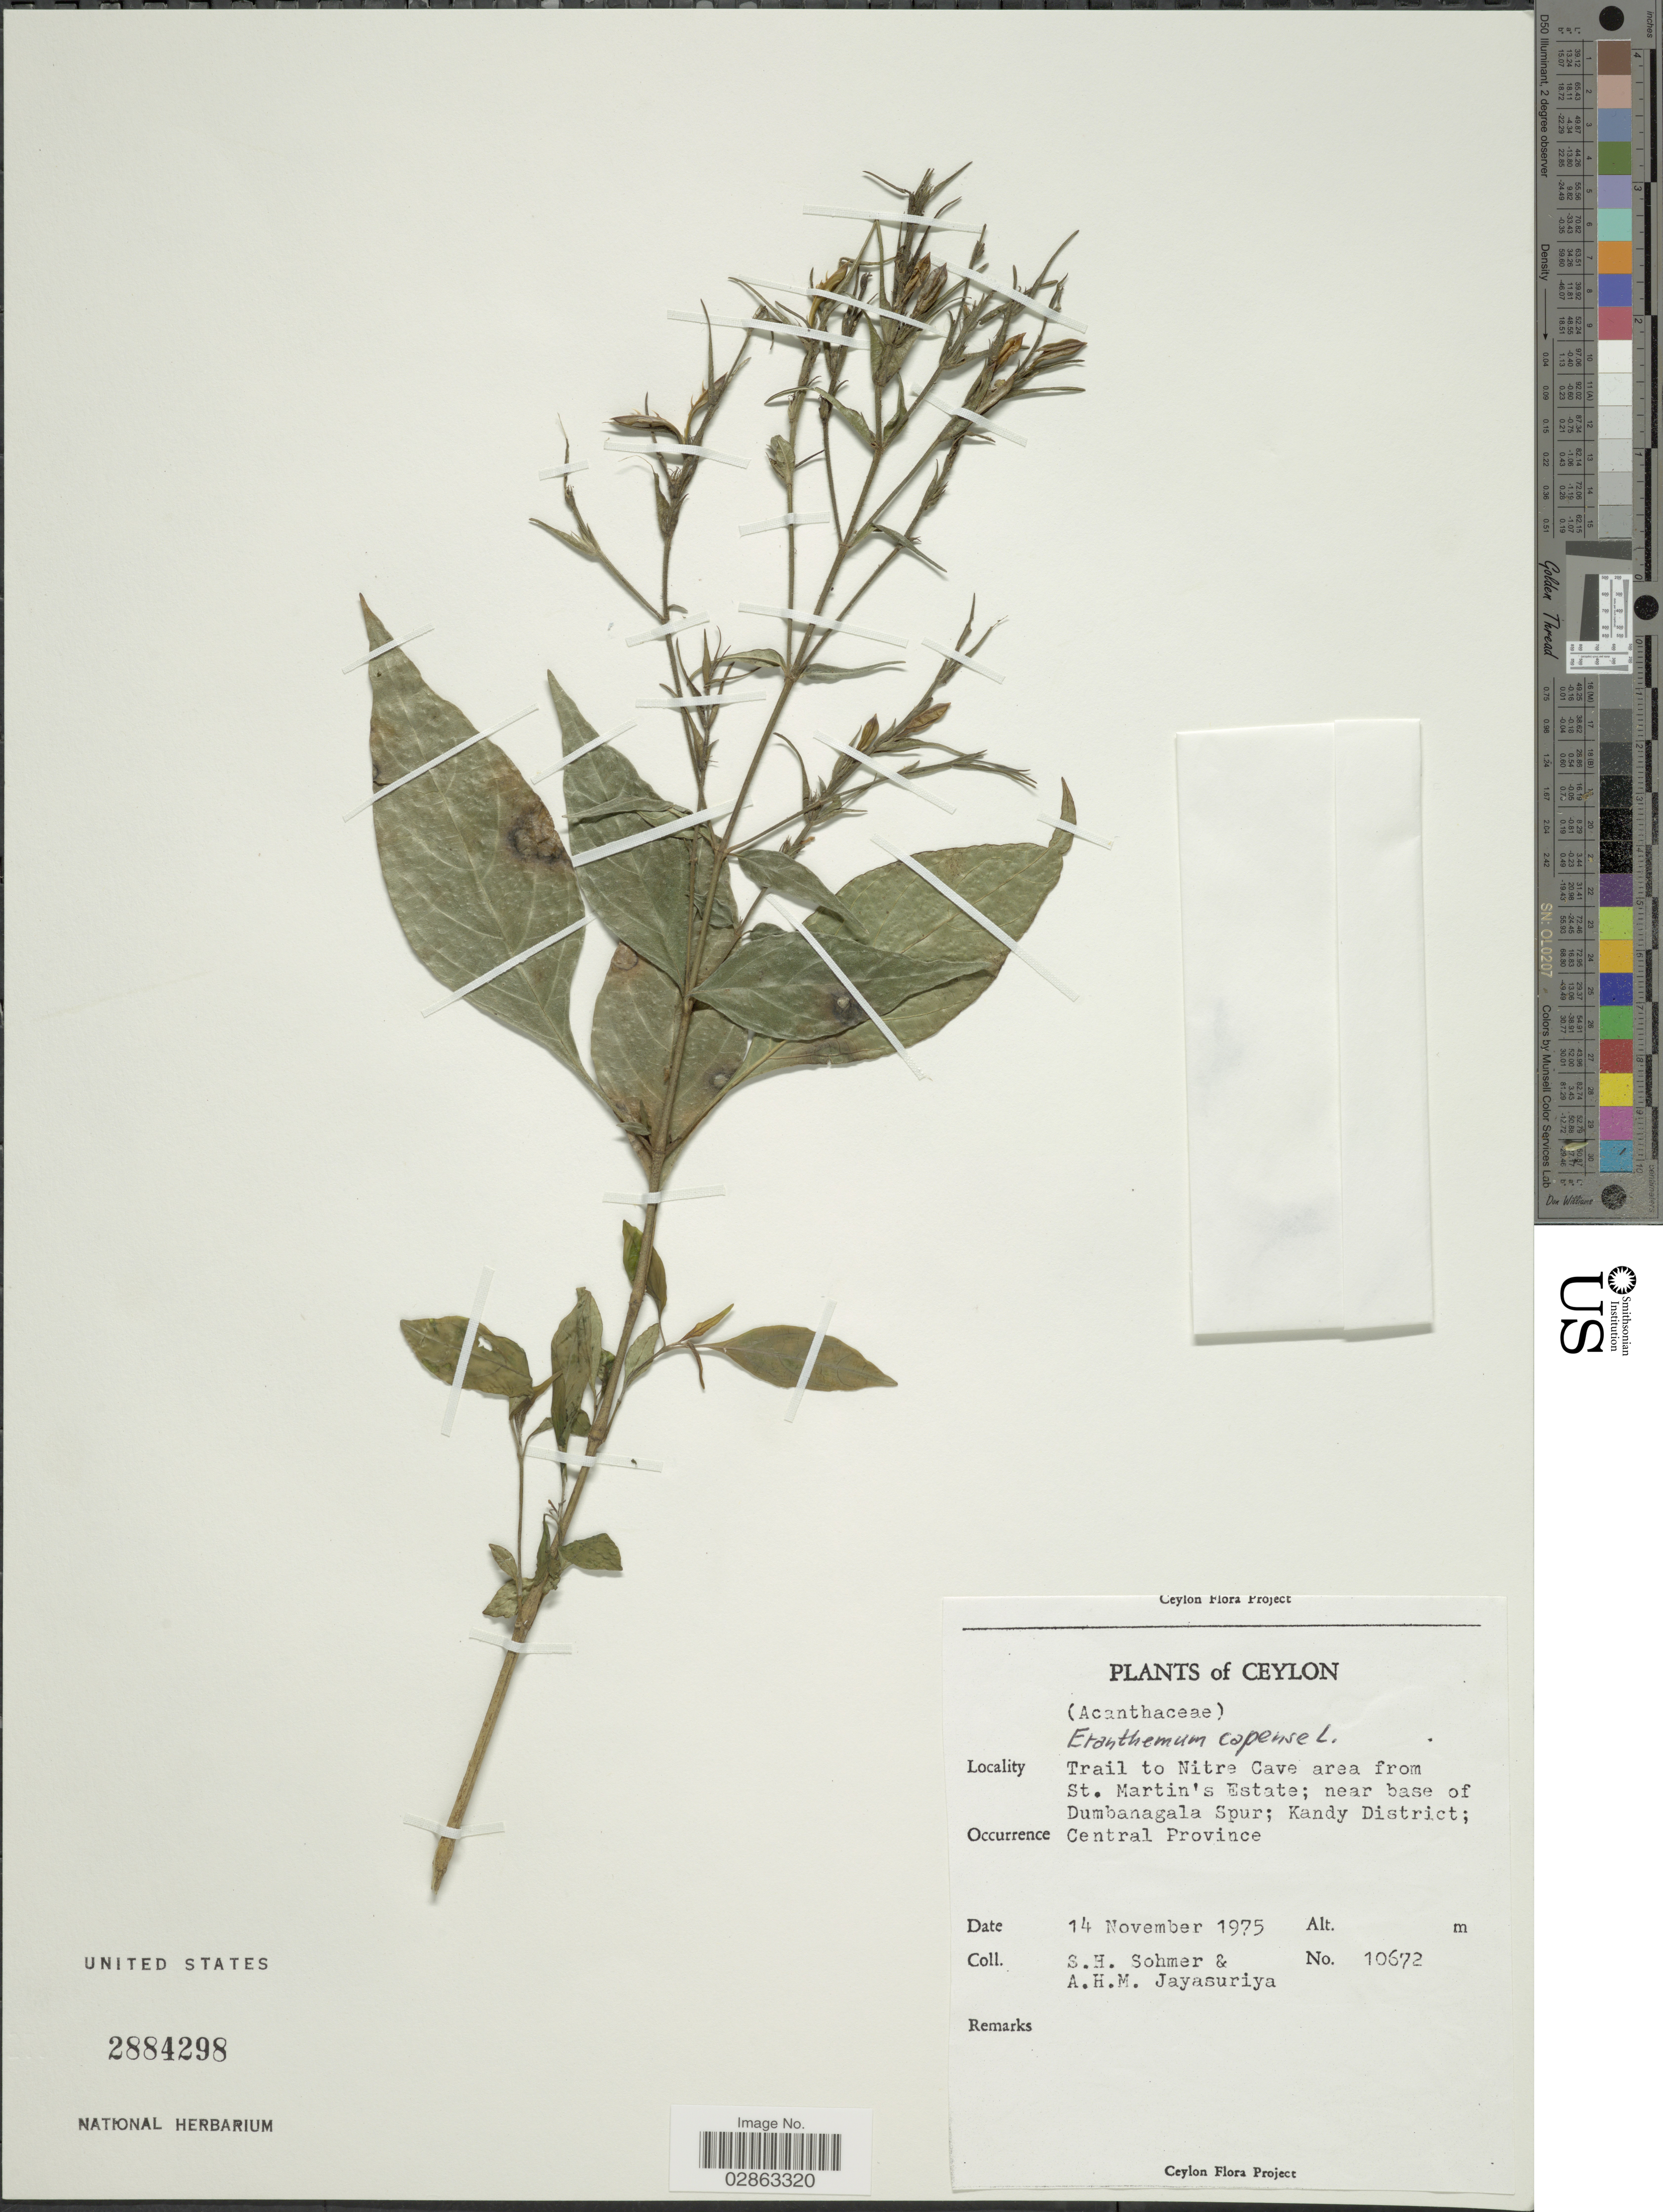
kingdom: Plantae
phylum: Tracheophyta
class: Magnoliopsida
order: Lamiales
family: Acanthaceae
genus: Eranthemum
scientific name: Eranthemum capense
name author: L.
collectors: S. H. Sohmer & A. H. Jayasuriya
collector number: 10672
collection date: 1975-11-14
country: Sri Lanka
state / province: Central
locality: Ceylon. Trail to Nitre Cave area from St. Martin's Estate; near base of Dumbanagala Spur; Kandy District.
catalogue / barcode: US 2884298